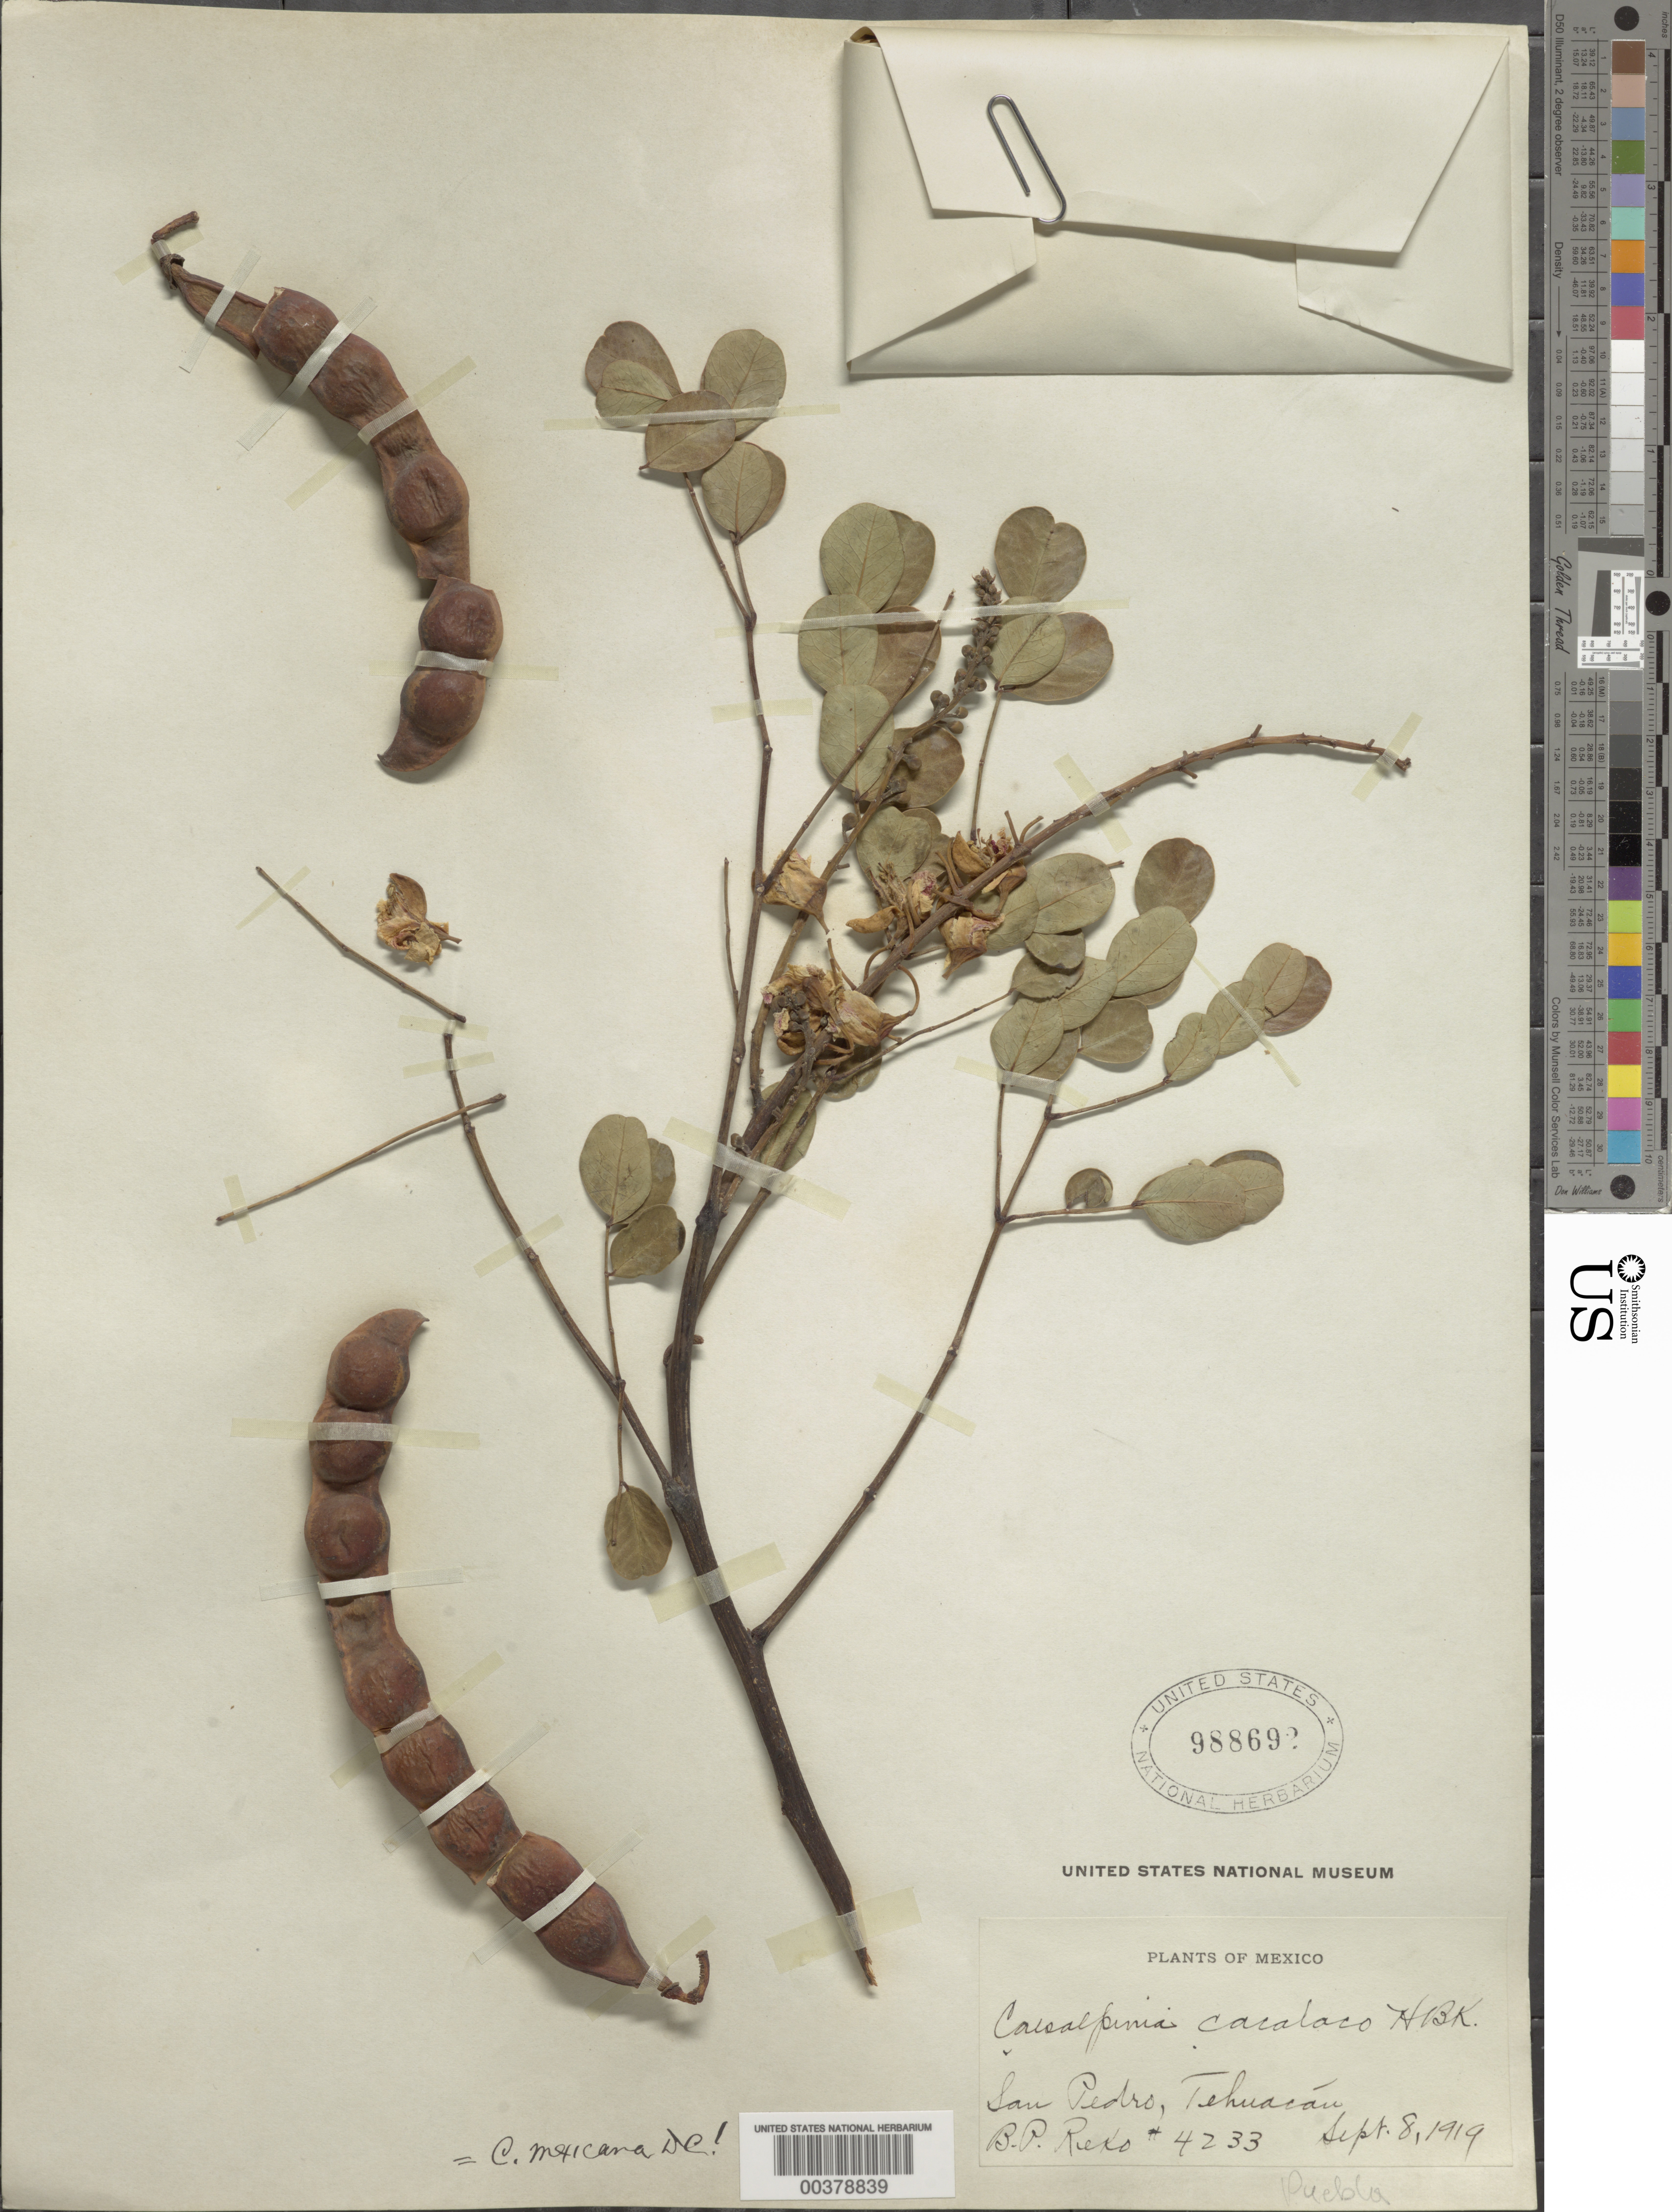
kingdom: Plantae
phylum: Tracheophyta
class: Magnoliopsida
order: Fabales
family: Fabaceae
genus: Tara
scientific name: Tara cacalaco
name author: (Bonpl.) Molinari & Sánchez Och.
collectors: B. P. Reko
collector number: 4233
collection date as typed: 08 Sep 1919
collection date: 1919-09-08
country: Mexico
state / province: Puebla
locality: San Pedro, Tehuacan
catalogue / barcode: US 988692